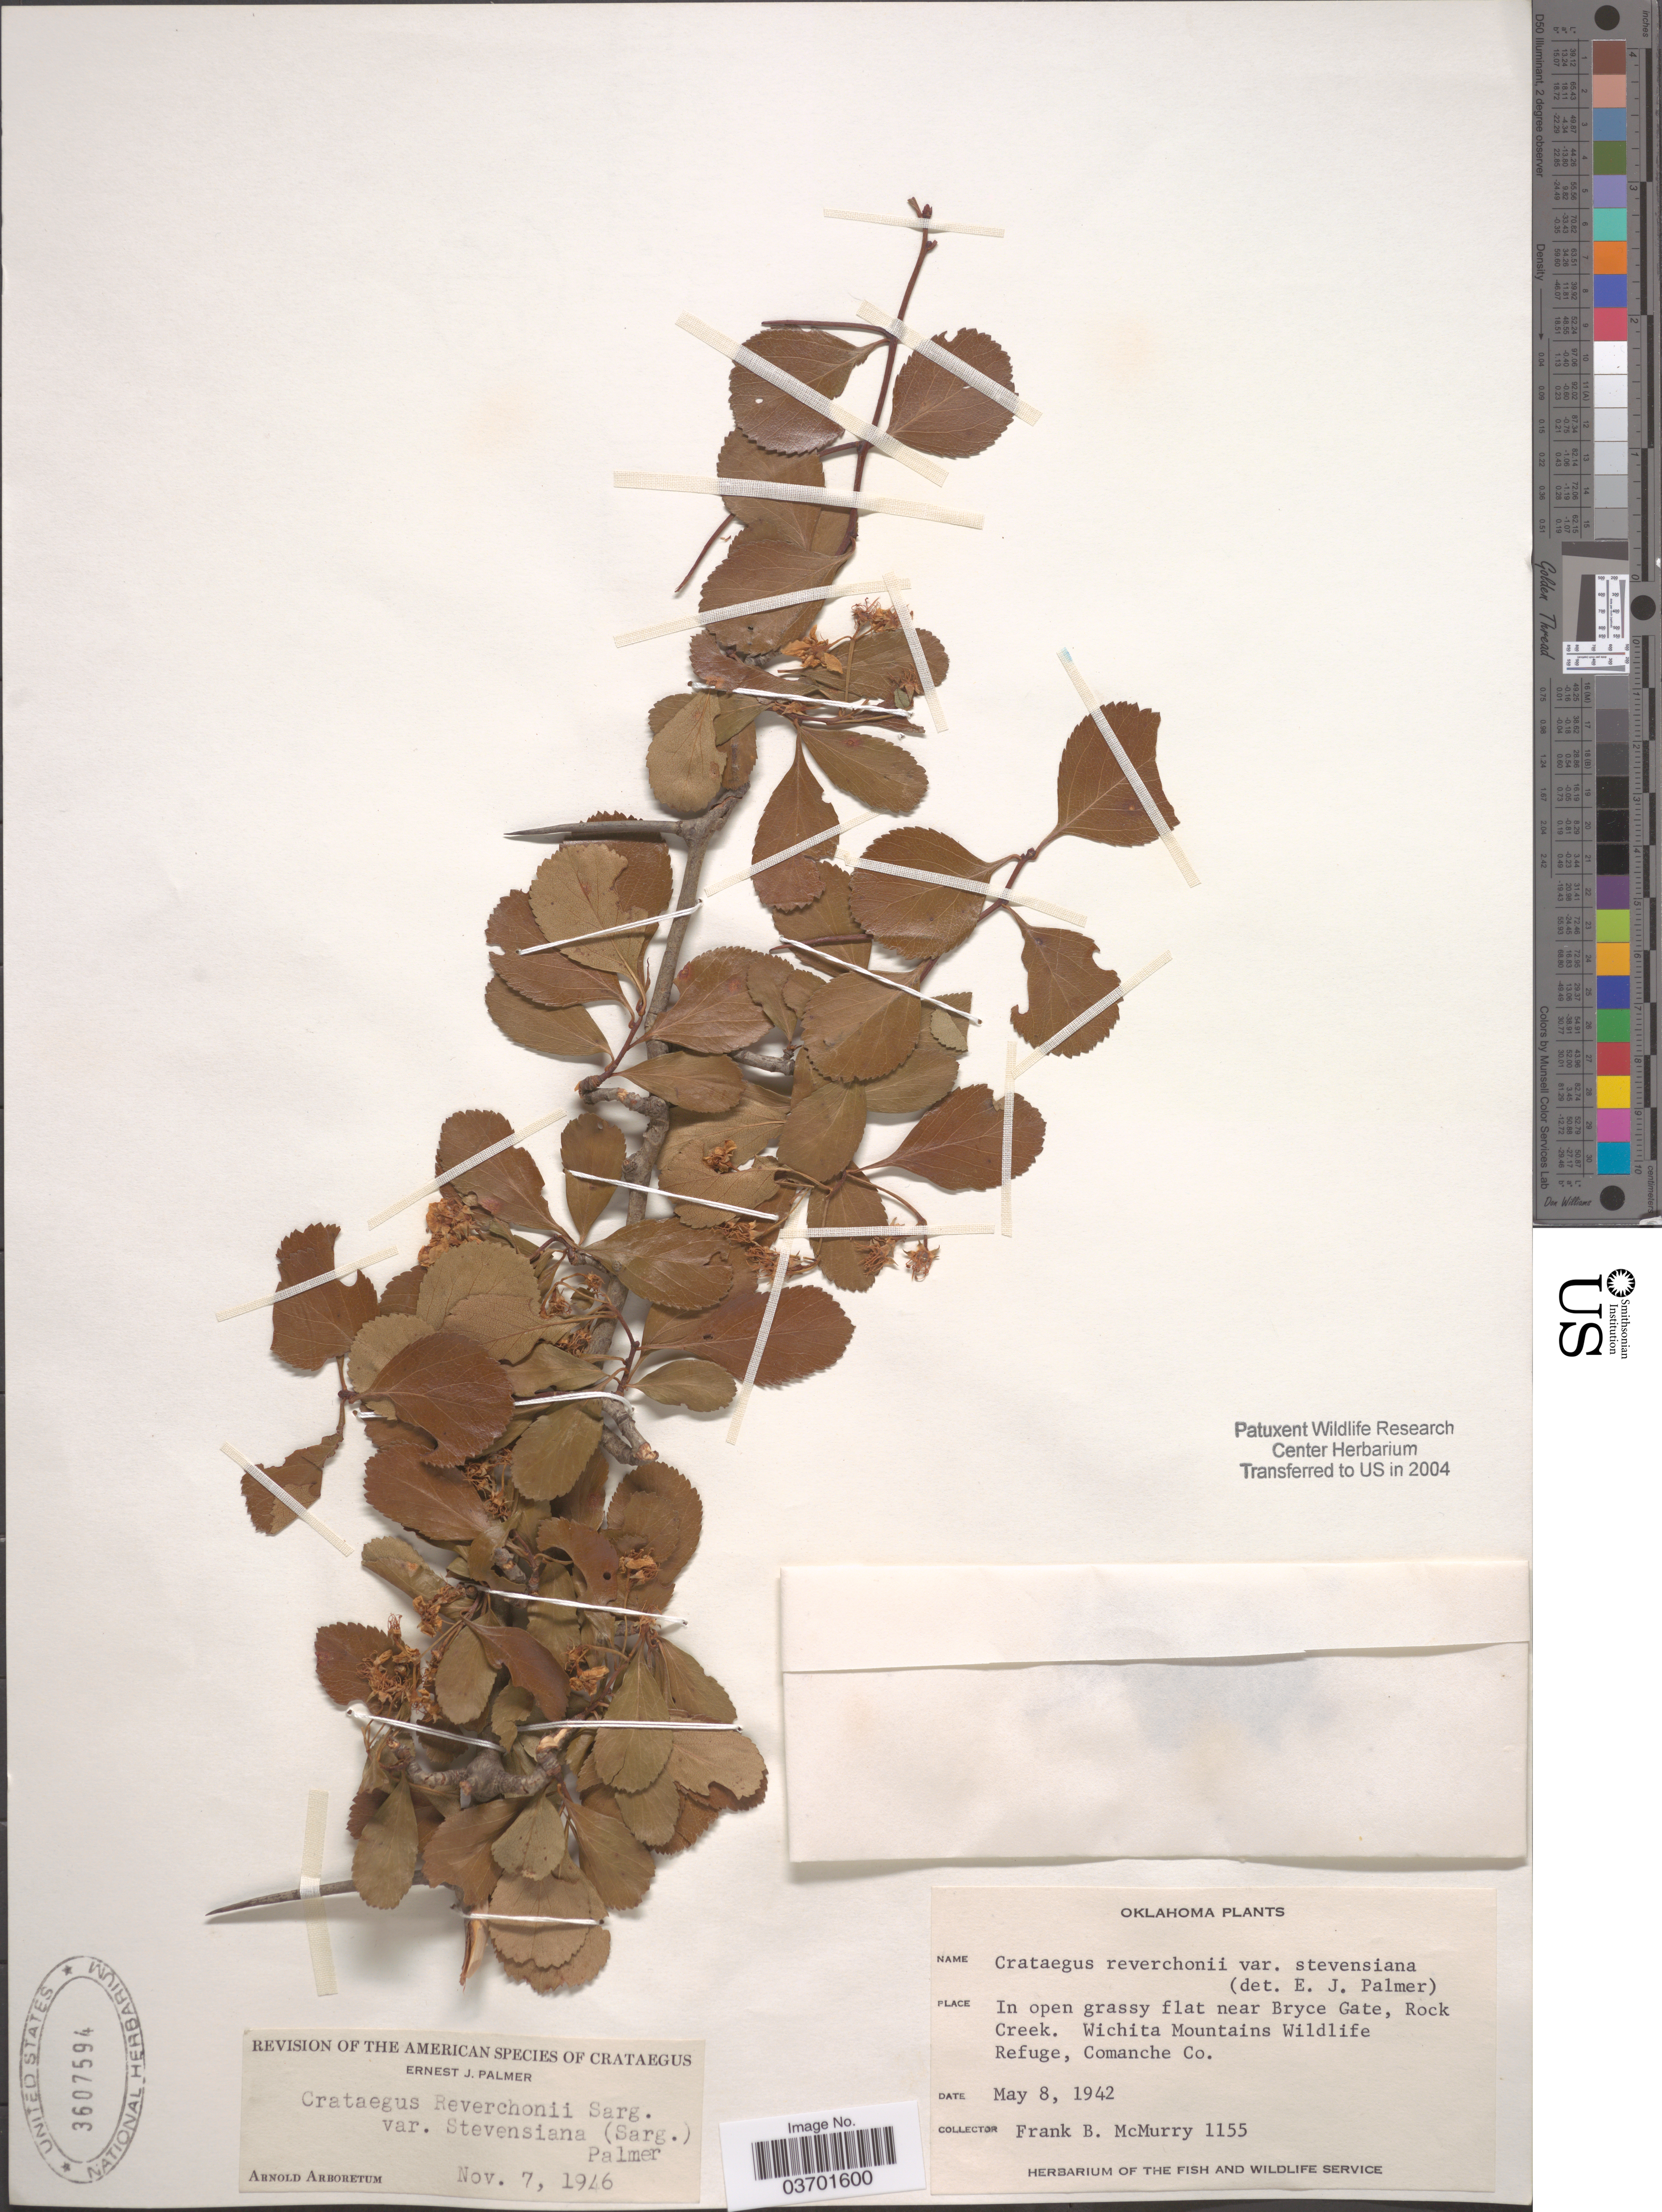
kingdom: Plantae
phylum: Tracheophyta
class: Magnoliopsida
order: Rosales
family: Rosaceae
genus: Crataegus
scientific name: Crataegus reverchonii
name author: Sarg.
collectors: F. B. McMurry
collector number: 1155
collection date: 1942-05-08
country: United States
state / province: Oklahoma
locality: In open grassy flat near Bryce Gate, Rock Creek. Wichita Mountains Wildlife Refuge, Comanche Co.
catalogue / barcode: US 3607594